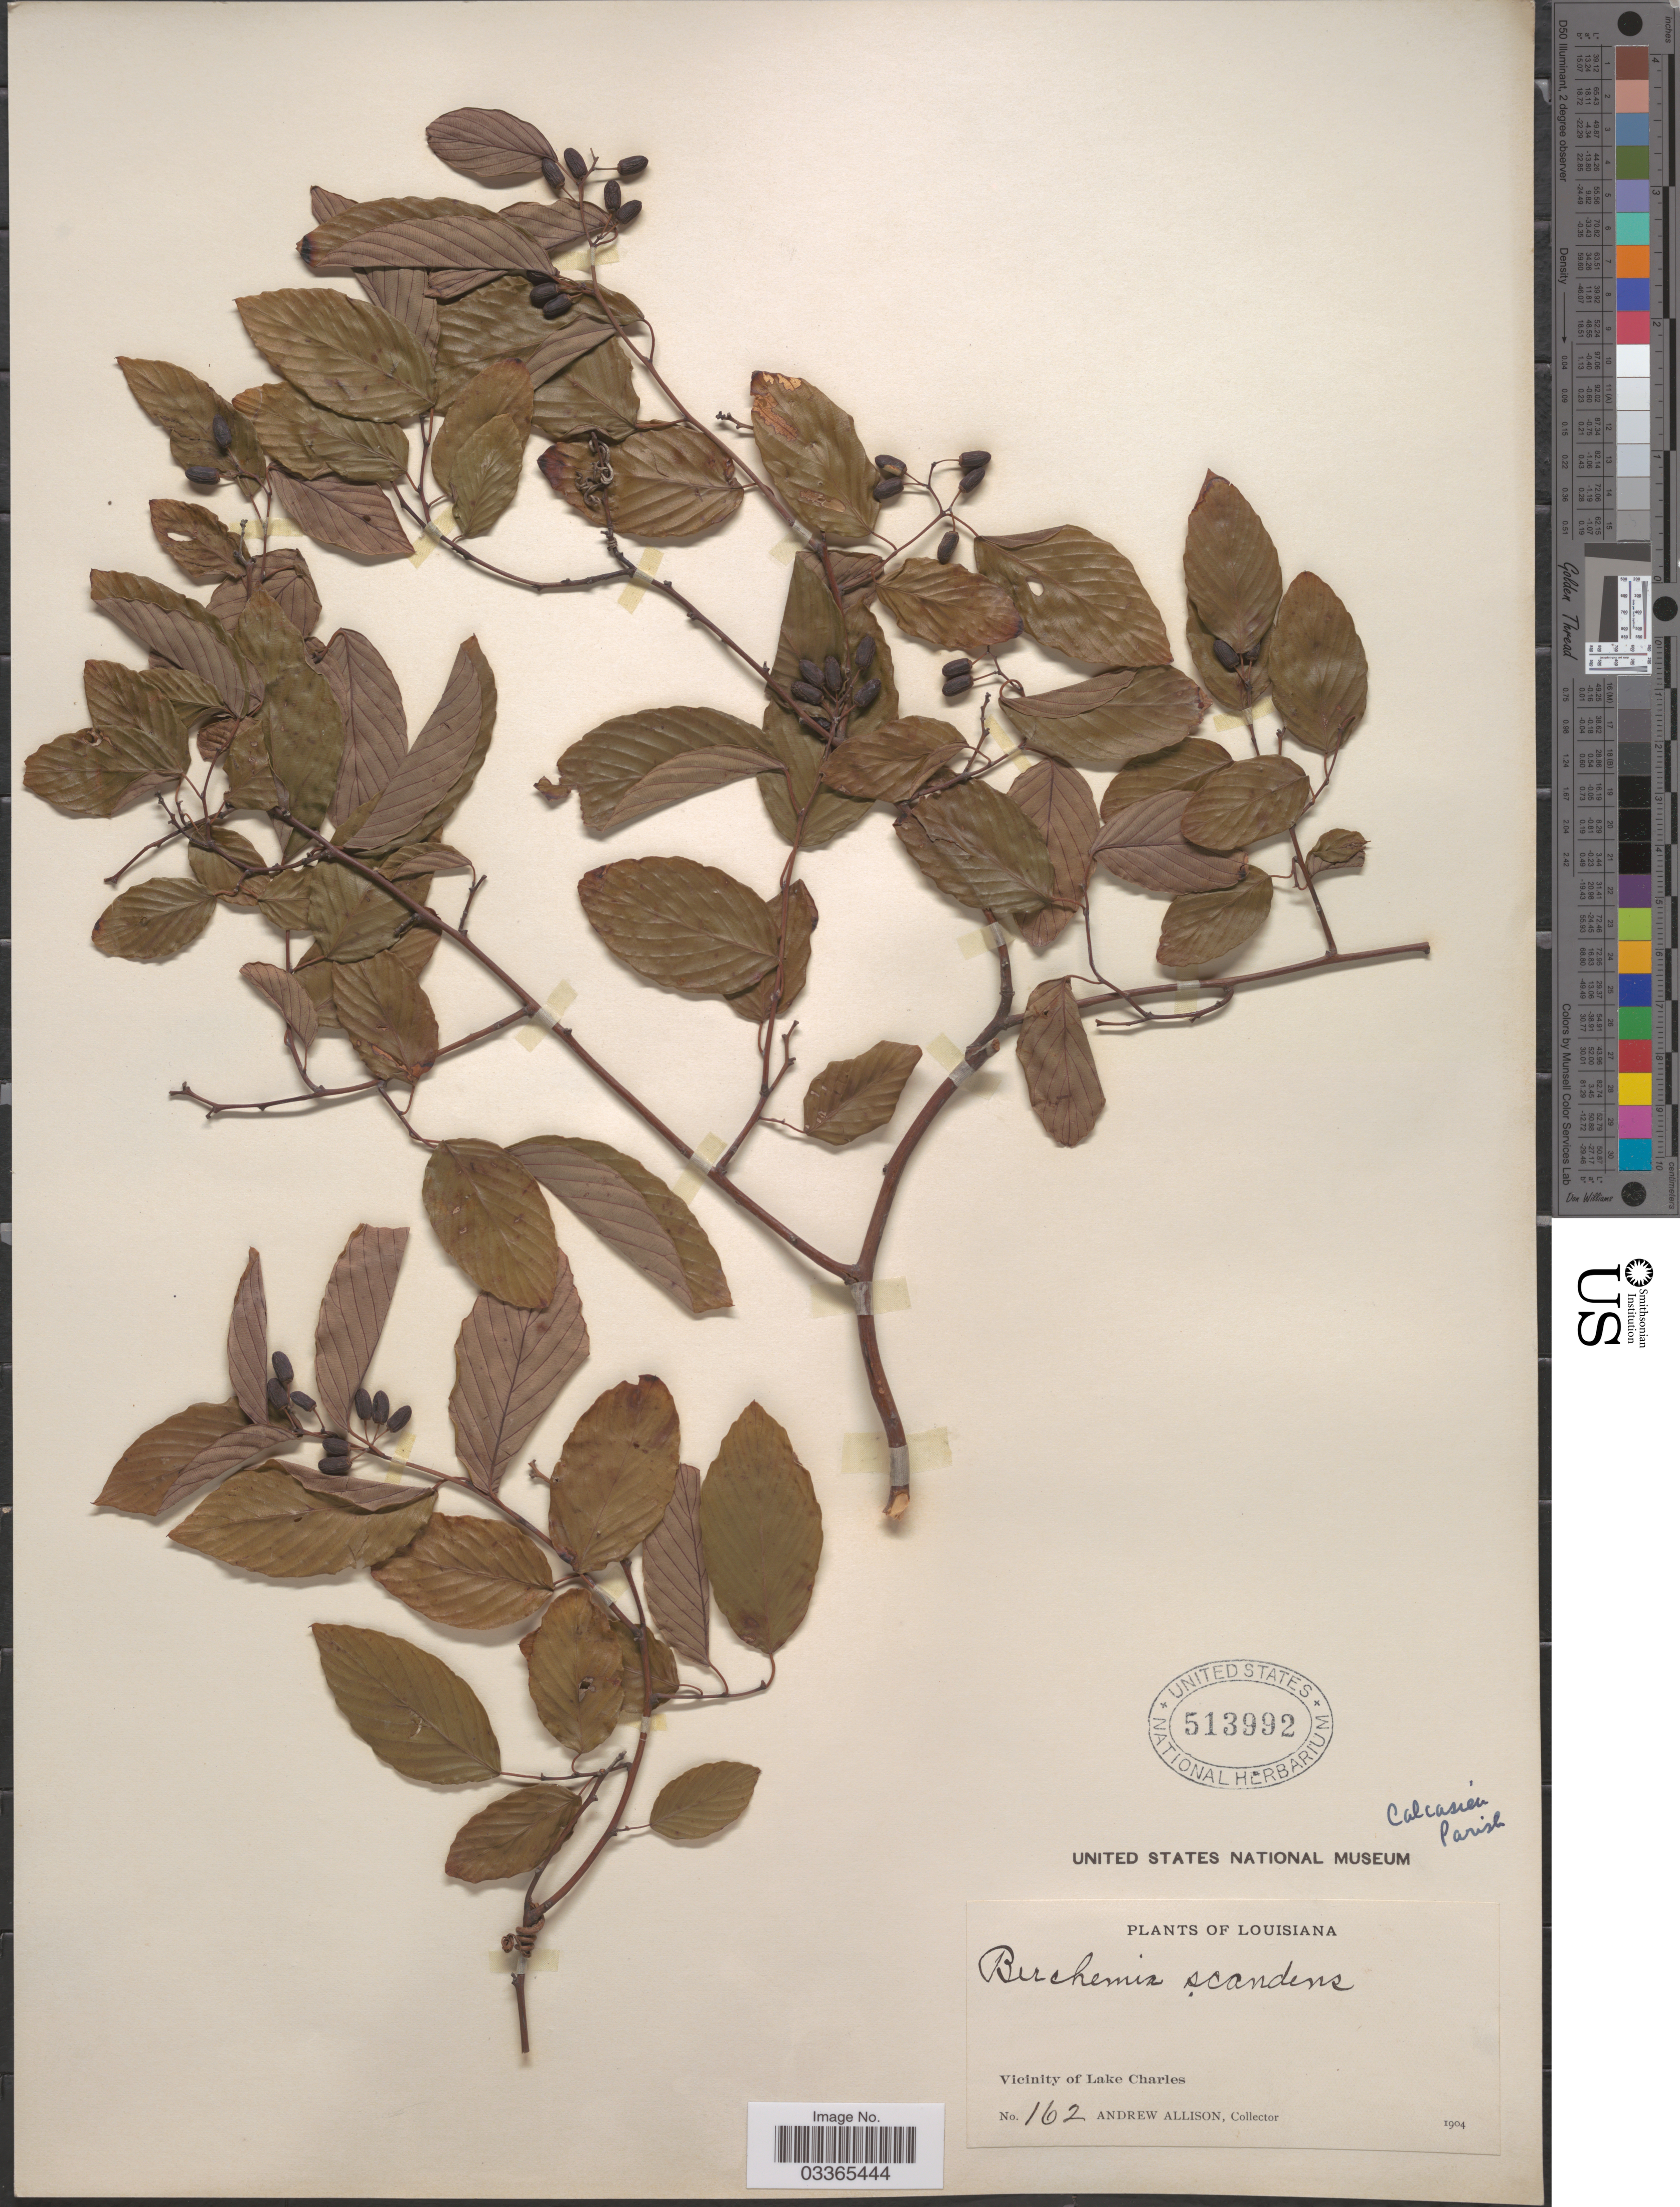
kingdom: Plantae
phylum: Tracheophyta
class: Magnoliopsida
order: Rosales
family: Rhamnaceae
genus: Berchemia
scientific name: Berchemia scandens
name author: (Hill) K. Koch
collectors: A. Allison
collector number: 162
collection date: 1904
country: United States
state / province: Louisiana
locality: Vicinity of Lake Charles. Calcasieu Parish.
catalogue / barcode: US 513992